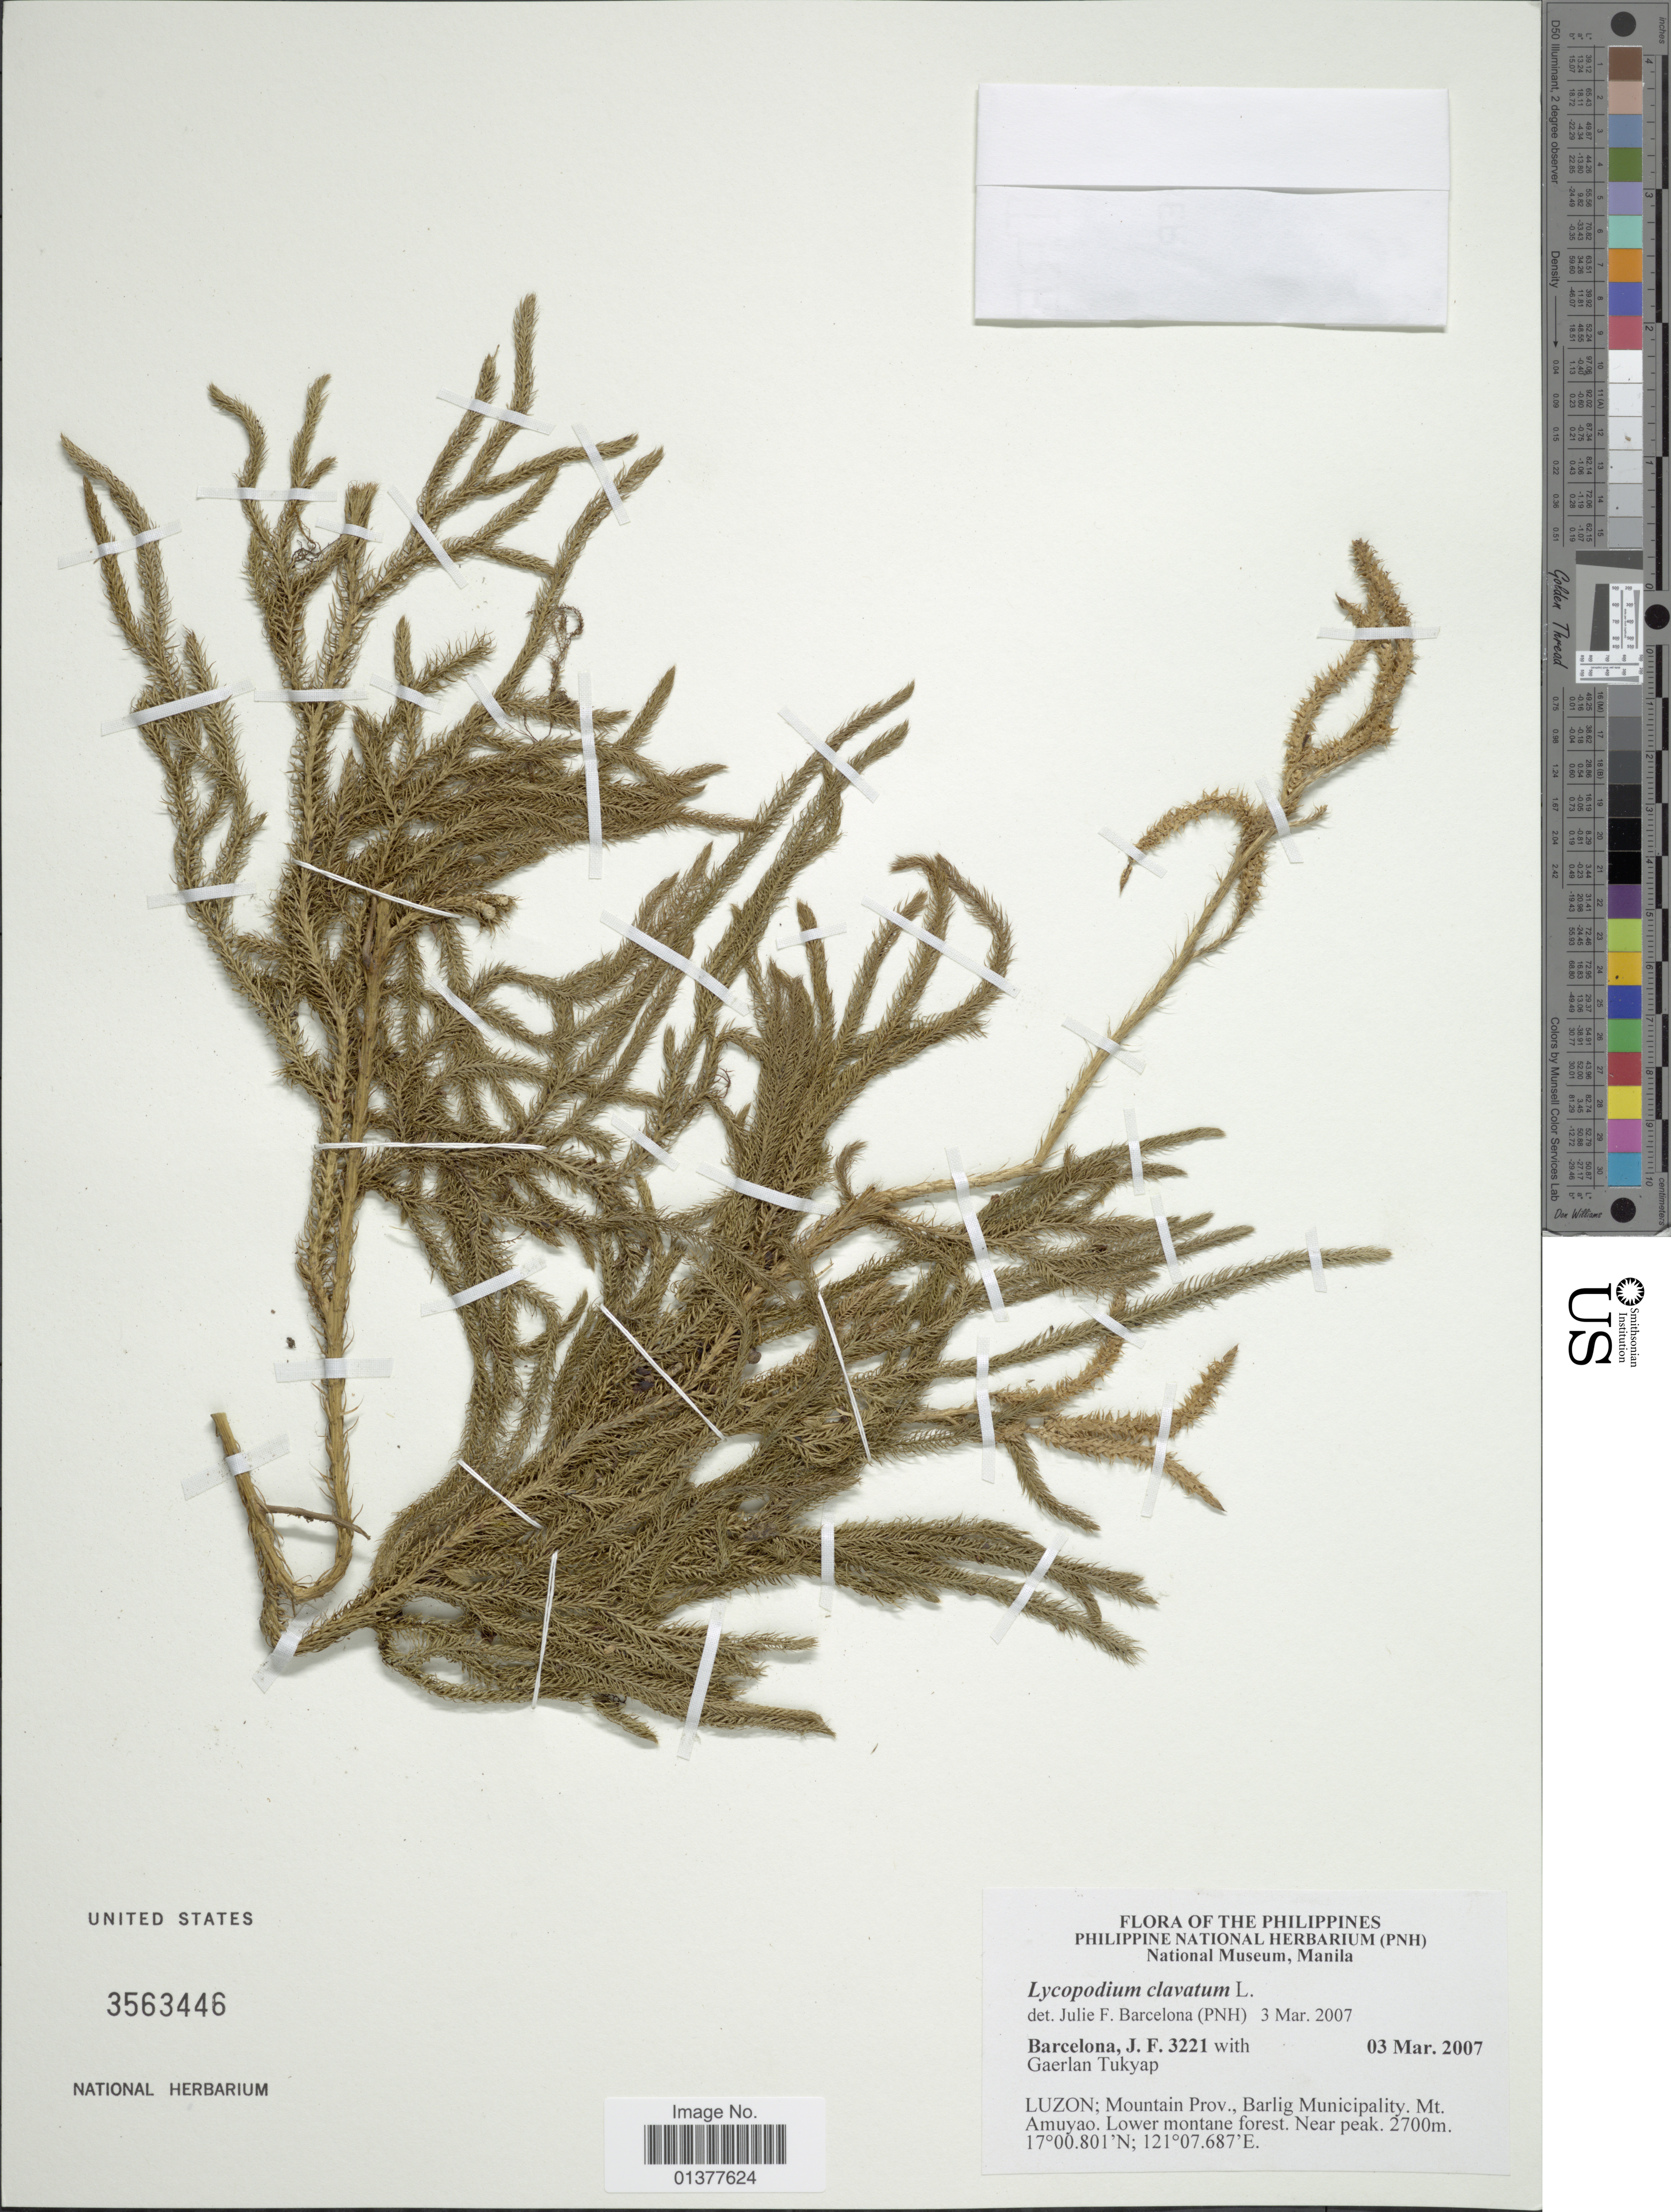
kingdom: Plantae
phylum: Tracheophyta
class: Lycopodiopsida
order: Lycopodiales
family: Lycopodiaceae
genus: Lycopodium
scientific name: Lycopodium clavatum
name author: L.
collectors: J. F. Barcelona & G. Tukyap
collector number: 3221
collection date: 2007-03-03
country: Philippines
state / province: Central Luzon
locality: Mountain Prov. Barlig Municipality. Mt. Amuyao, lower montane forest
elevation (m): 2700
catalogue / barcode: US 3563446